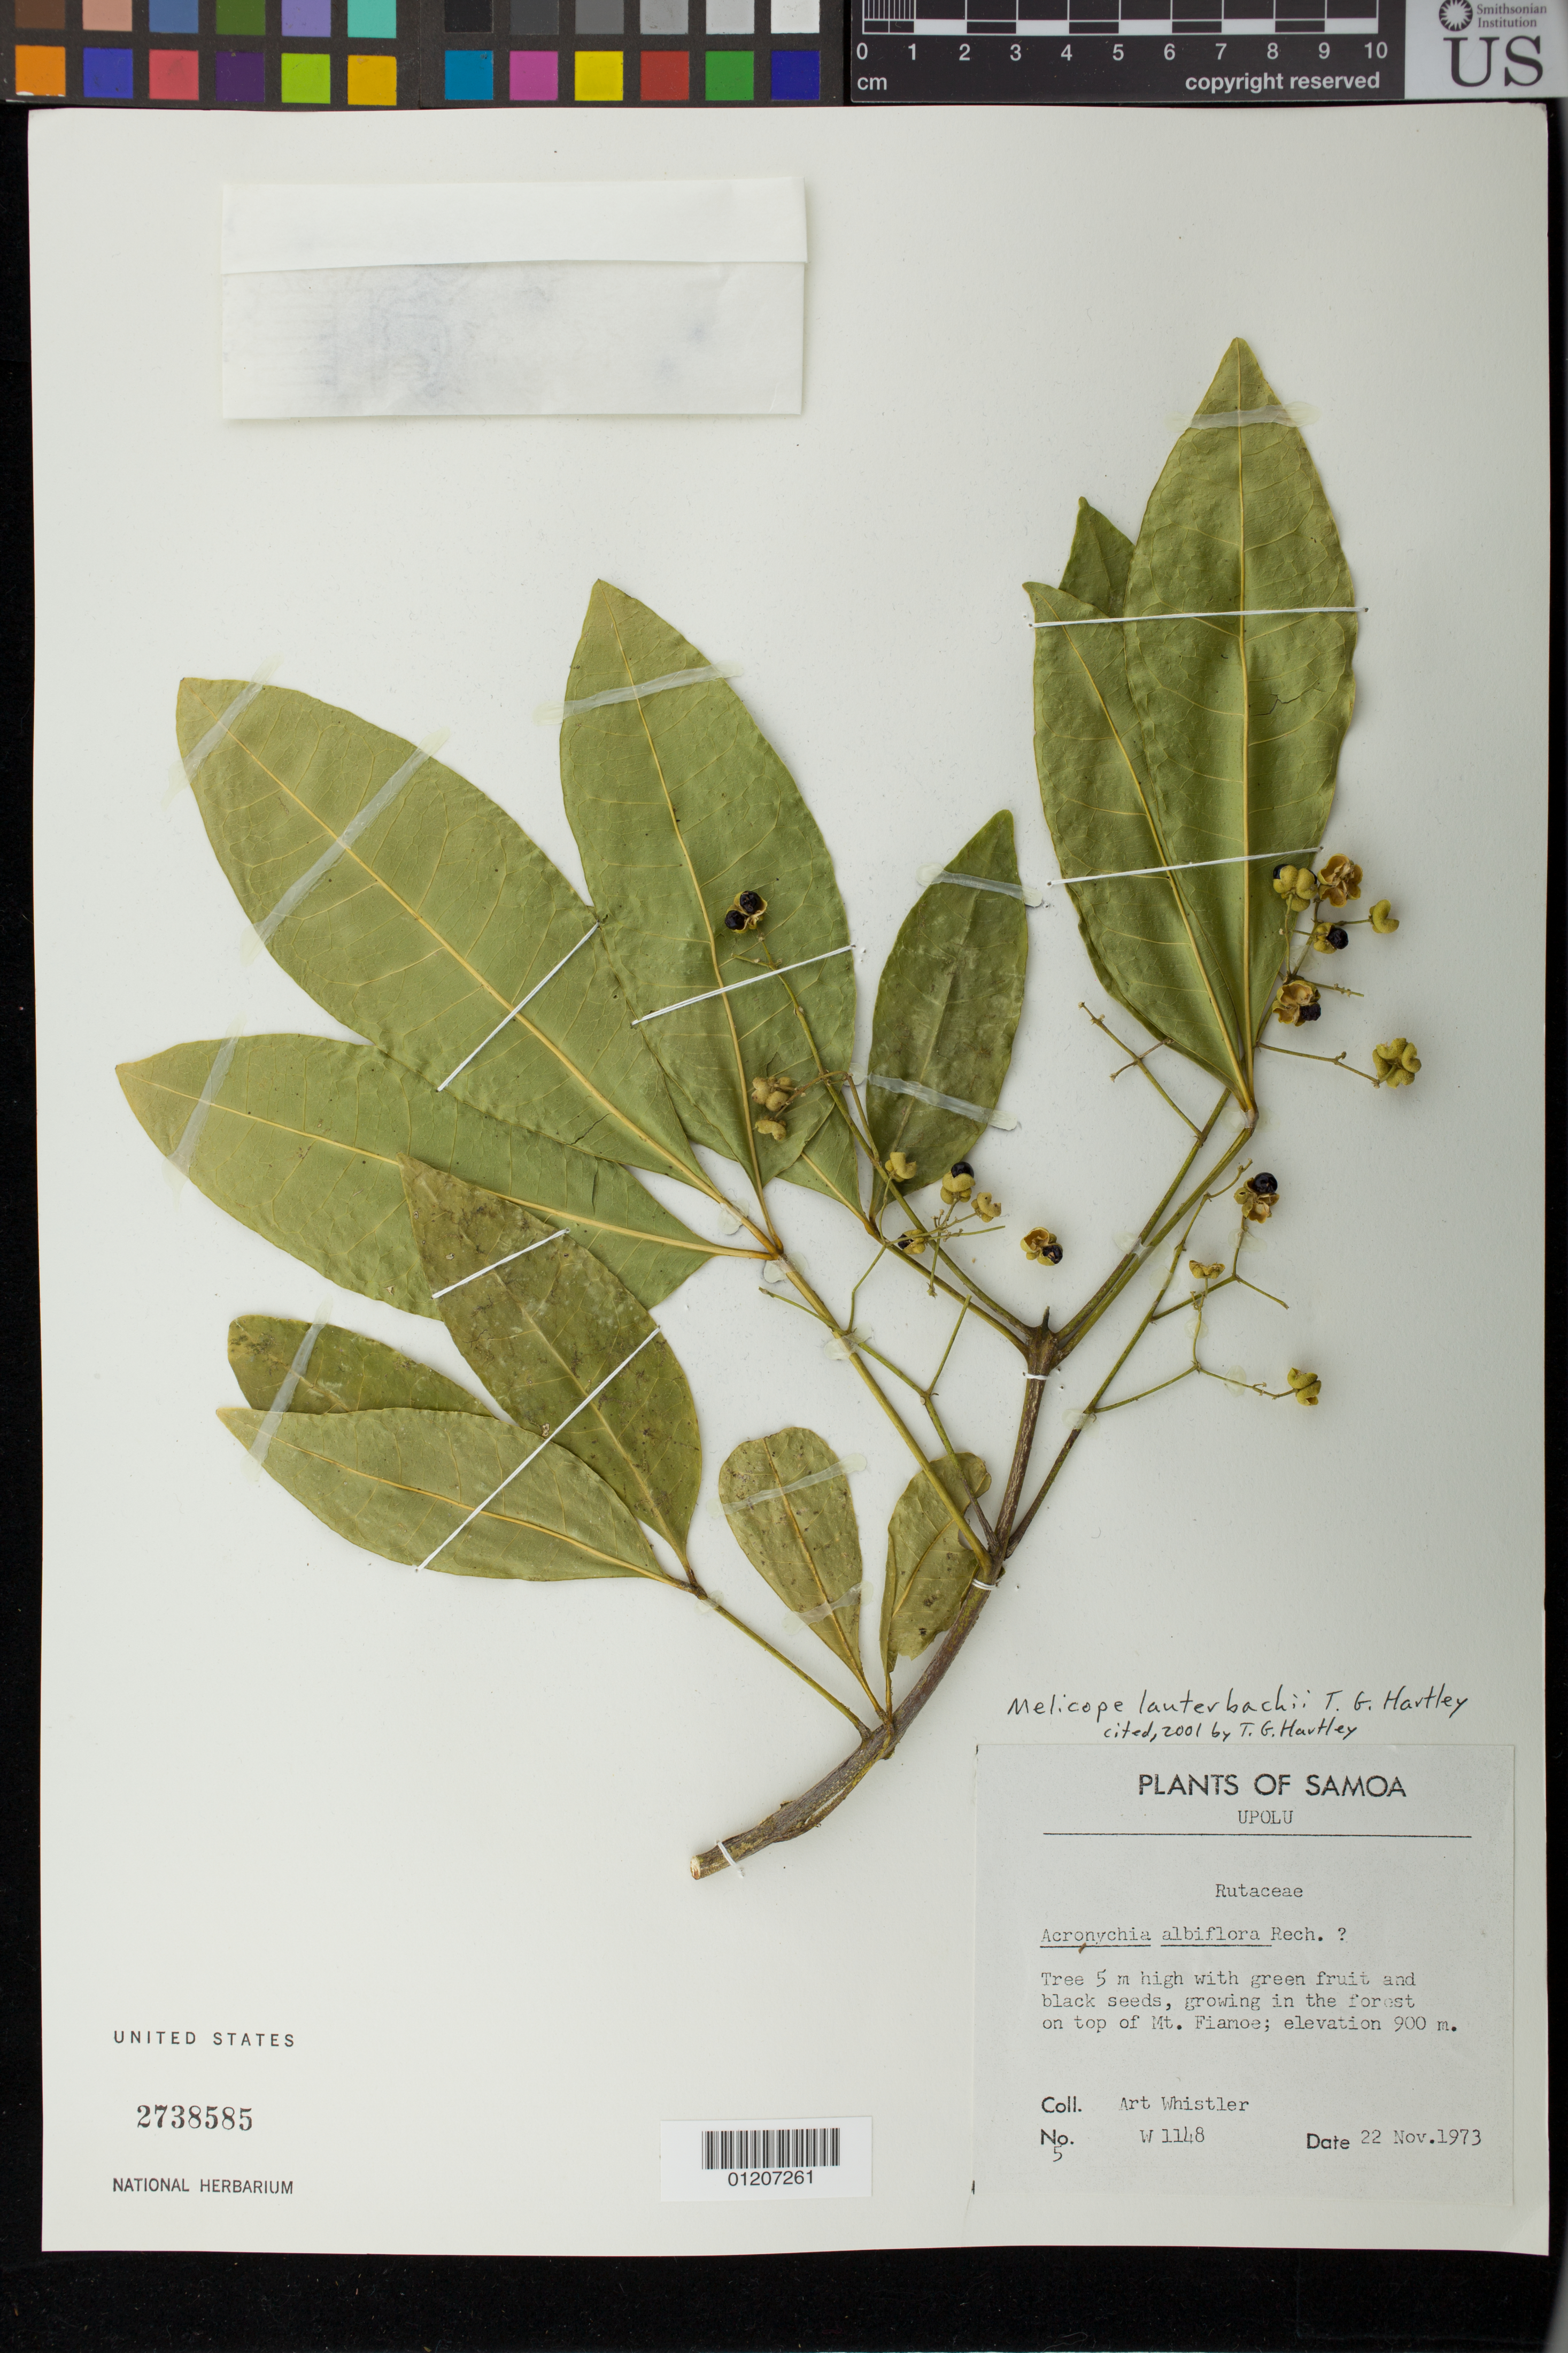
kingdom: Plantae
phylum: Tracheophyta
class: Magnoliopsida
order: Sapindales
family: Rutaceae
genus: Melicope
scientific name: Melicope lauterbachii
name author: T.G. Hartley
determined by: Hartley, T. G.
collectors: A. Whistler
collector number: W 1148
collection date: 1973-11-22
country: Samoa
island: Upolu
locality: On top of Mt. Fiamoe.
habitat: in the forest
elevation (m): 900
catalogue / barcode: US 2738585